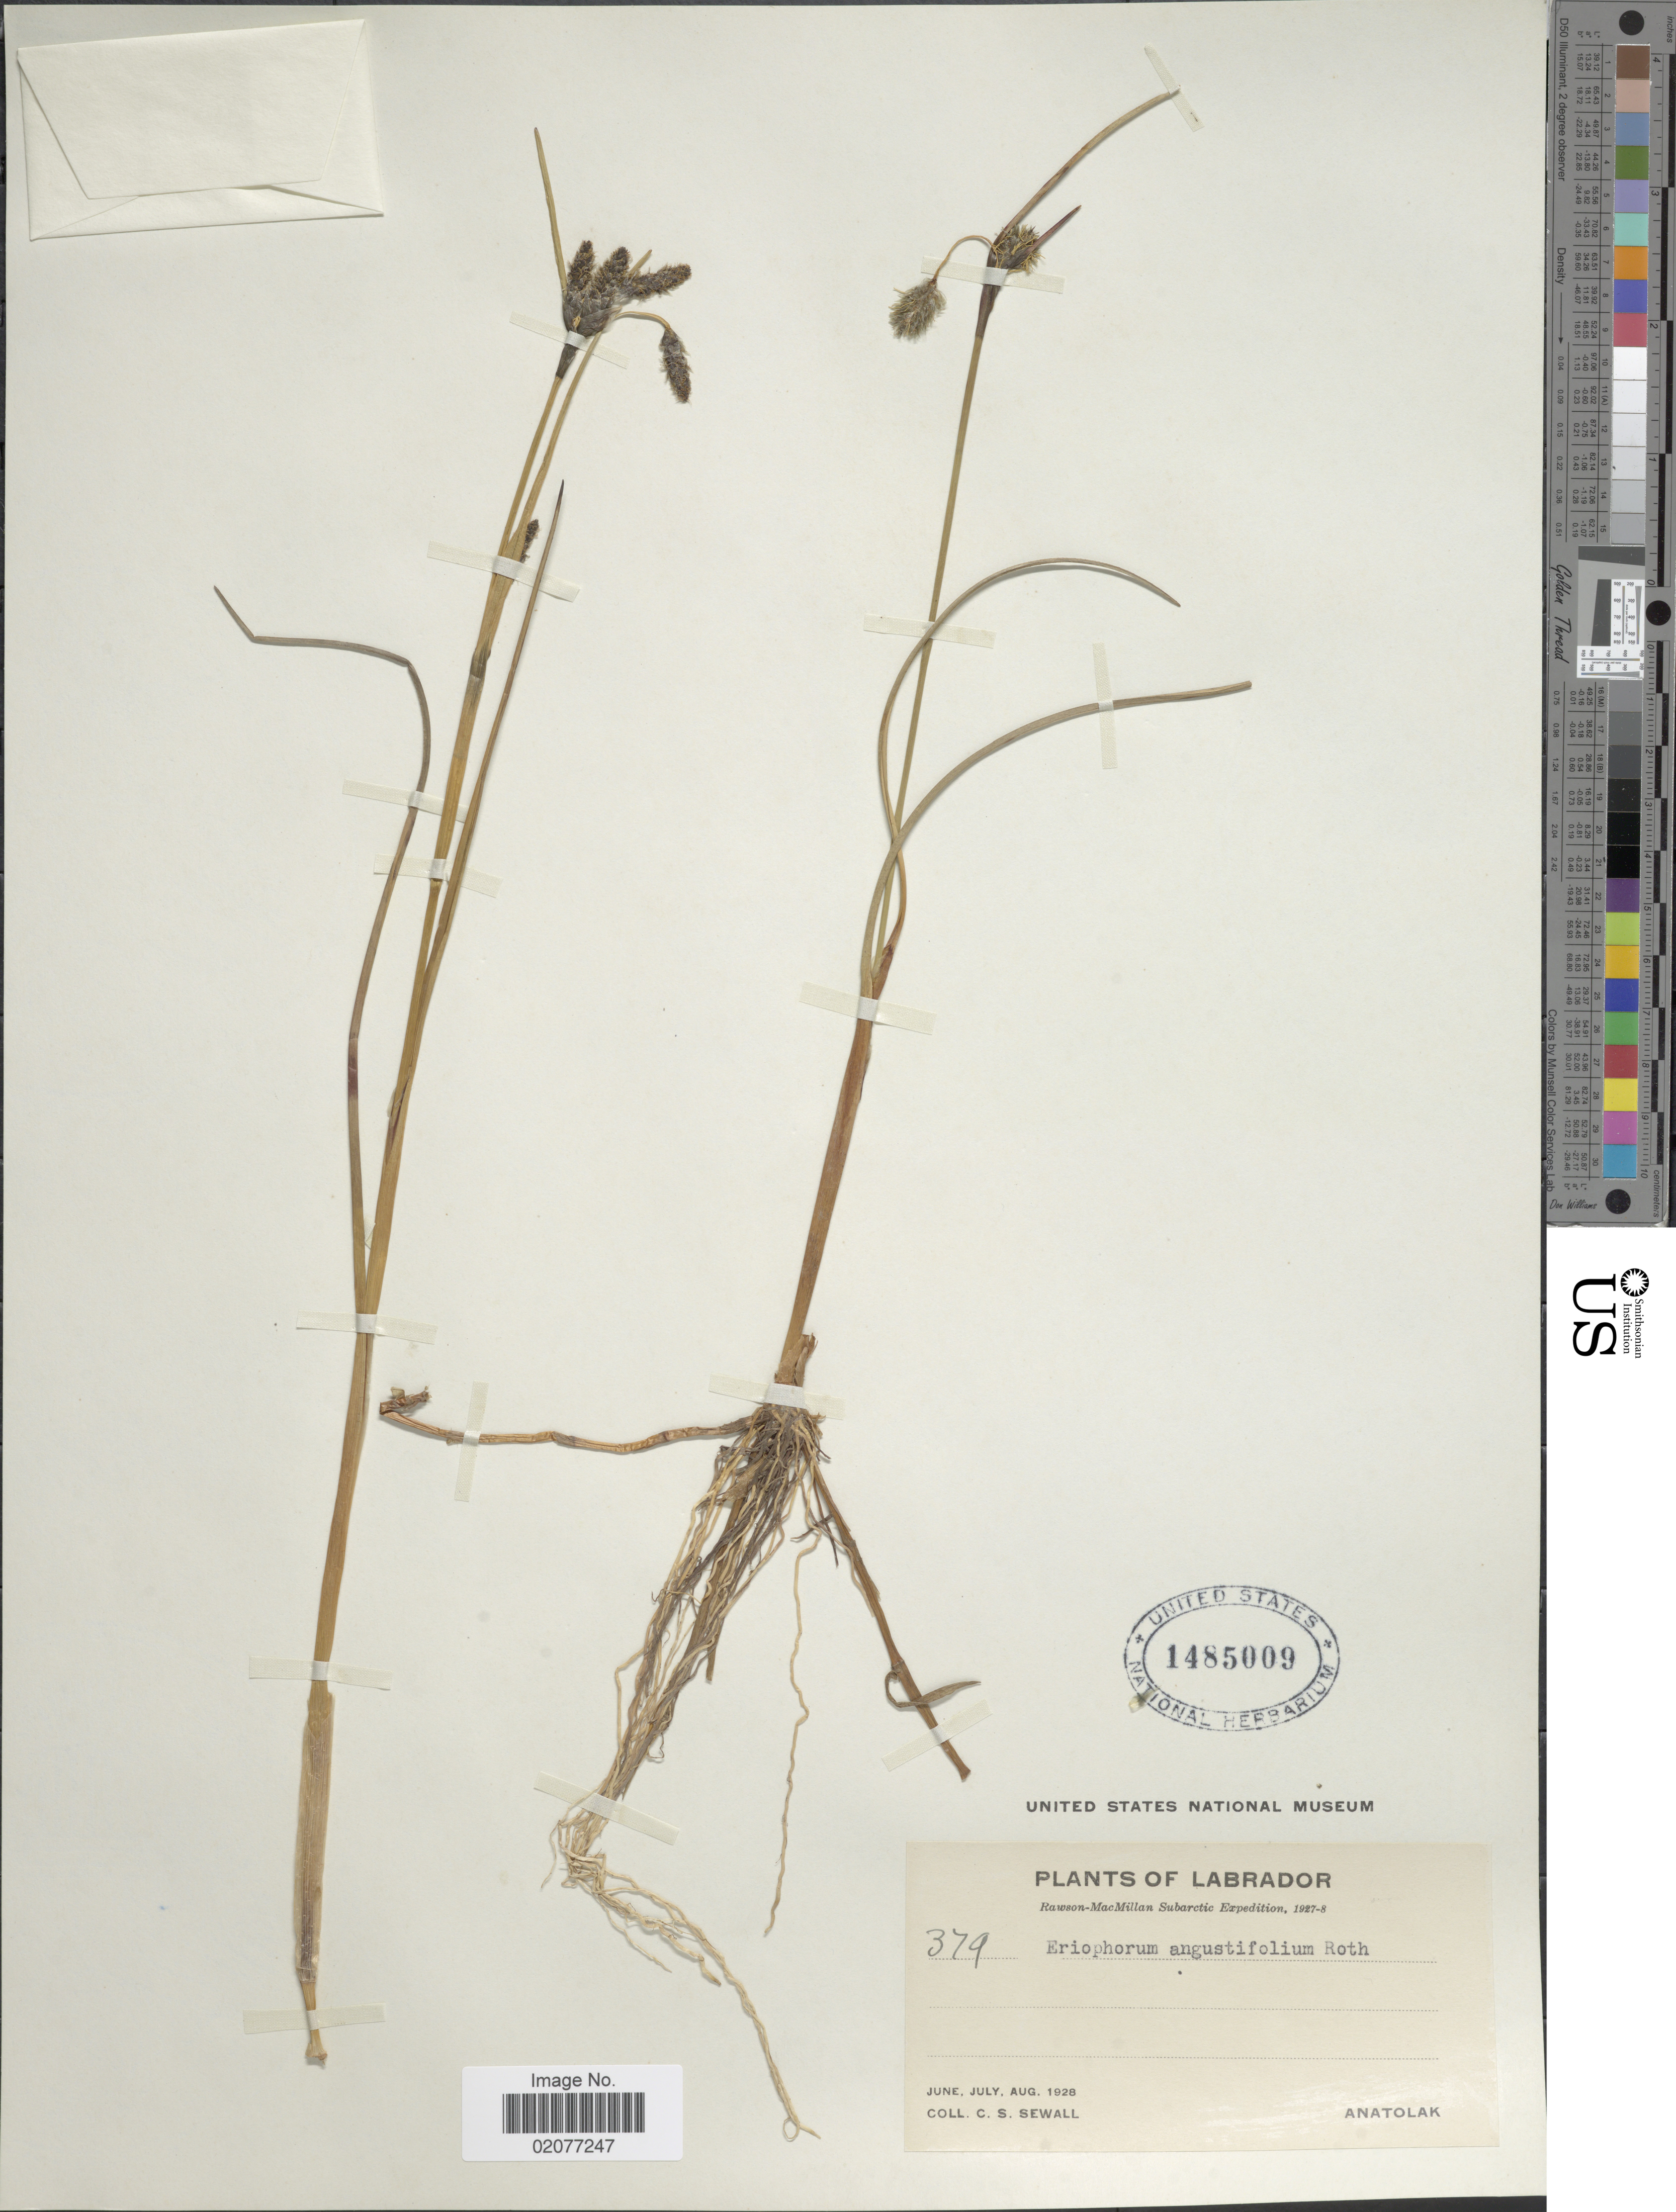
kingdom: Plantae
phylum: Tracheophyta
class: Liliopsida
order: Poales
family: Cyperaceae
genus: Eriophorum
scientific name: Eriophorum angustifolium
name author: Honck.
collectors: C. Sewall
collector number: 379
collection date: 1928-06/1928-08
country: Canada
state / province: Newfoundland and Labrador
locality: Labrador, Anatolak, Subarctic.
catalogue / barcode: US 1485009